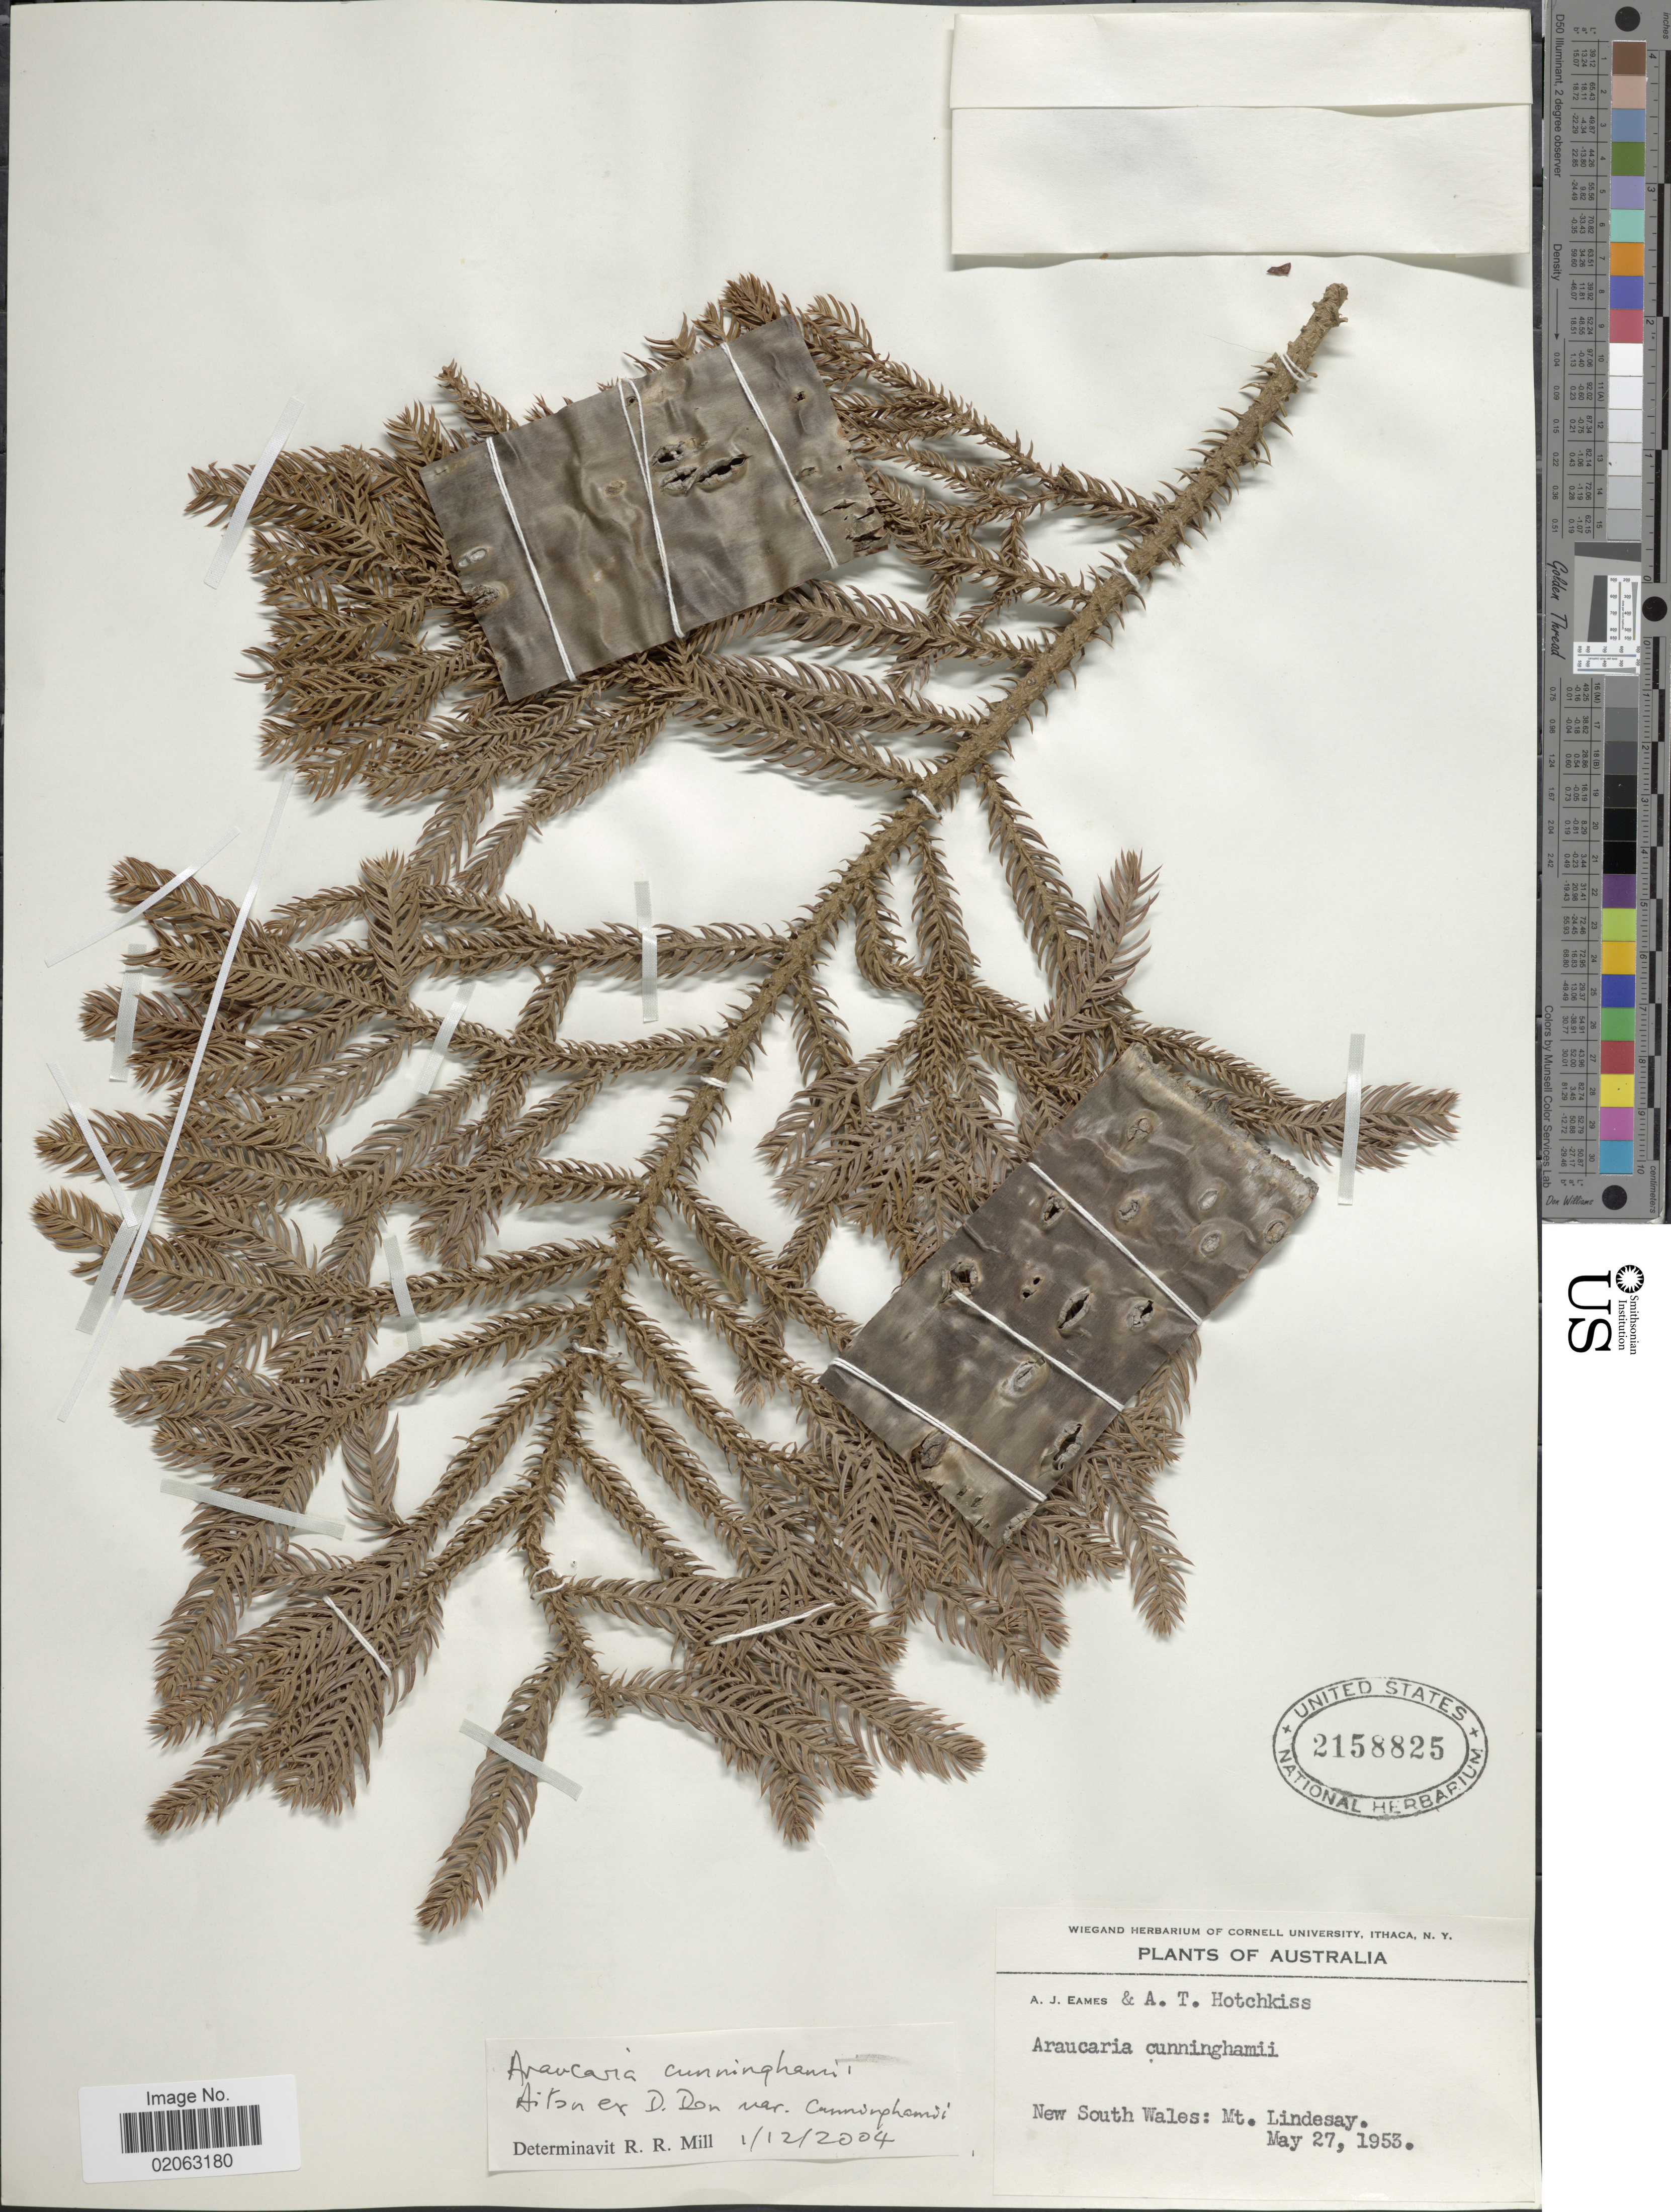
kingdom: Plantae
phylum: Tracheophyta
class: Pinopsida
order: Pinales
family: Araucariaceae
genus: Araucaria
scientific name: Araucaria cunninghamii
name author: Aiton ex D. Don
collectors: A. J. Eames & A. Hotchkiss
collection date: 1953-05-27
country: Australia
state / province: New South Wales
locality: Mt. Lindesay.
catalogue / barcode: US 2158825